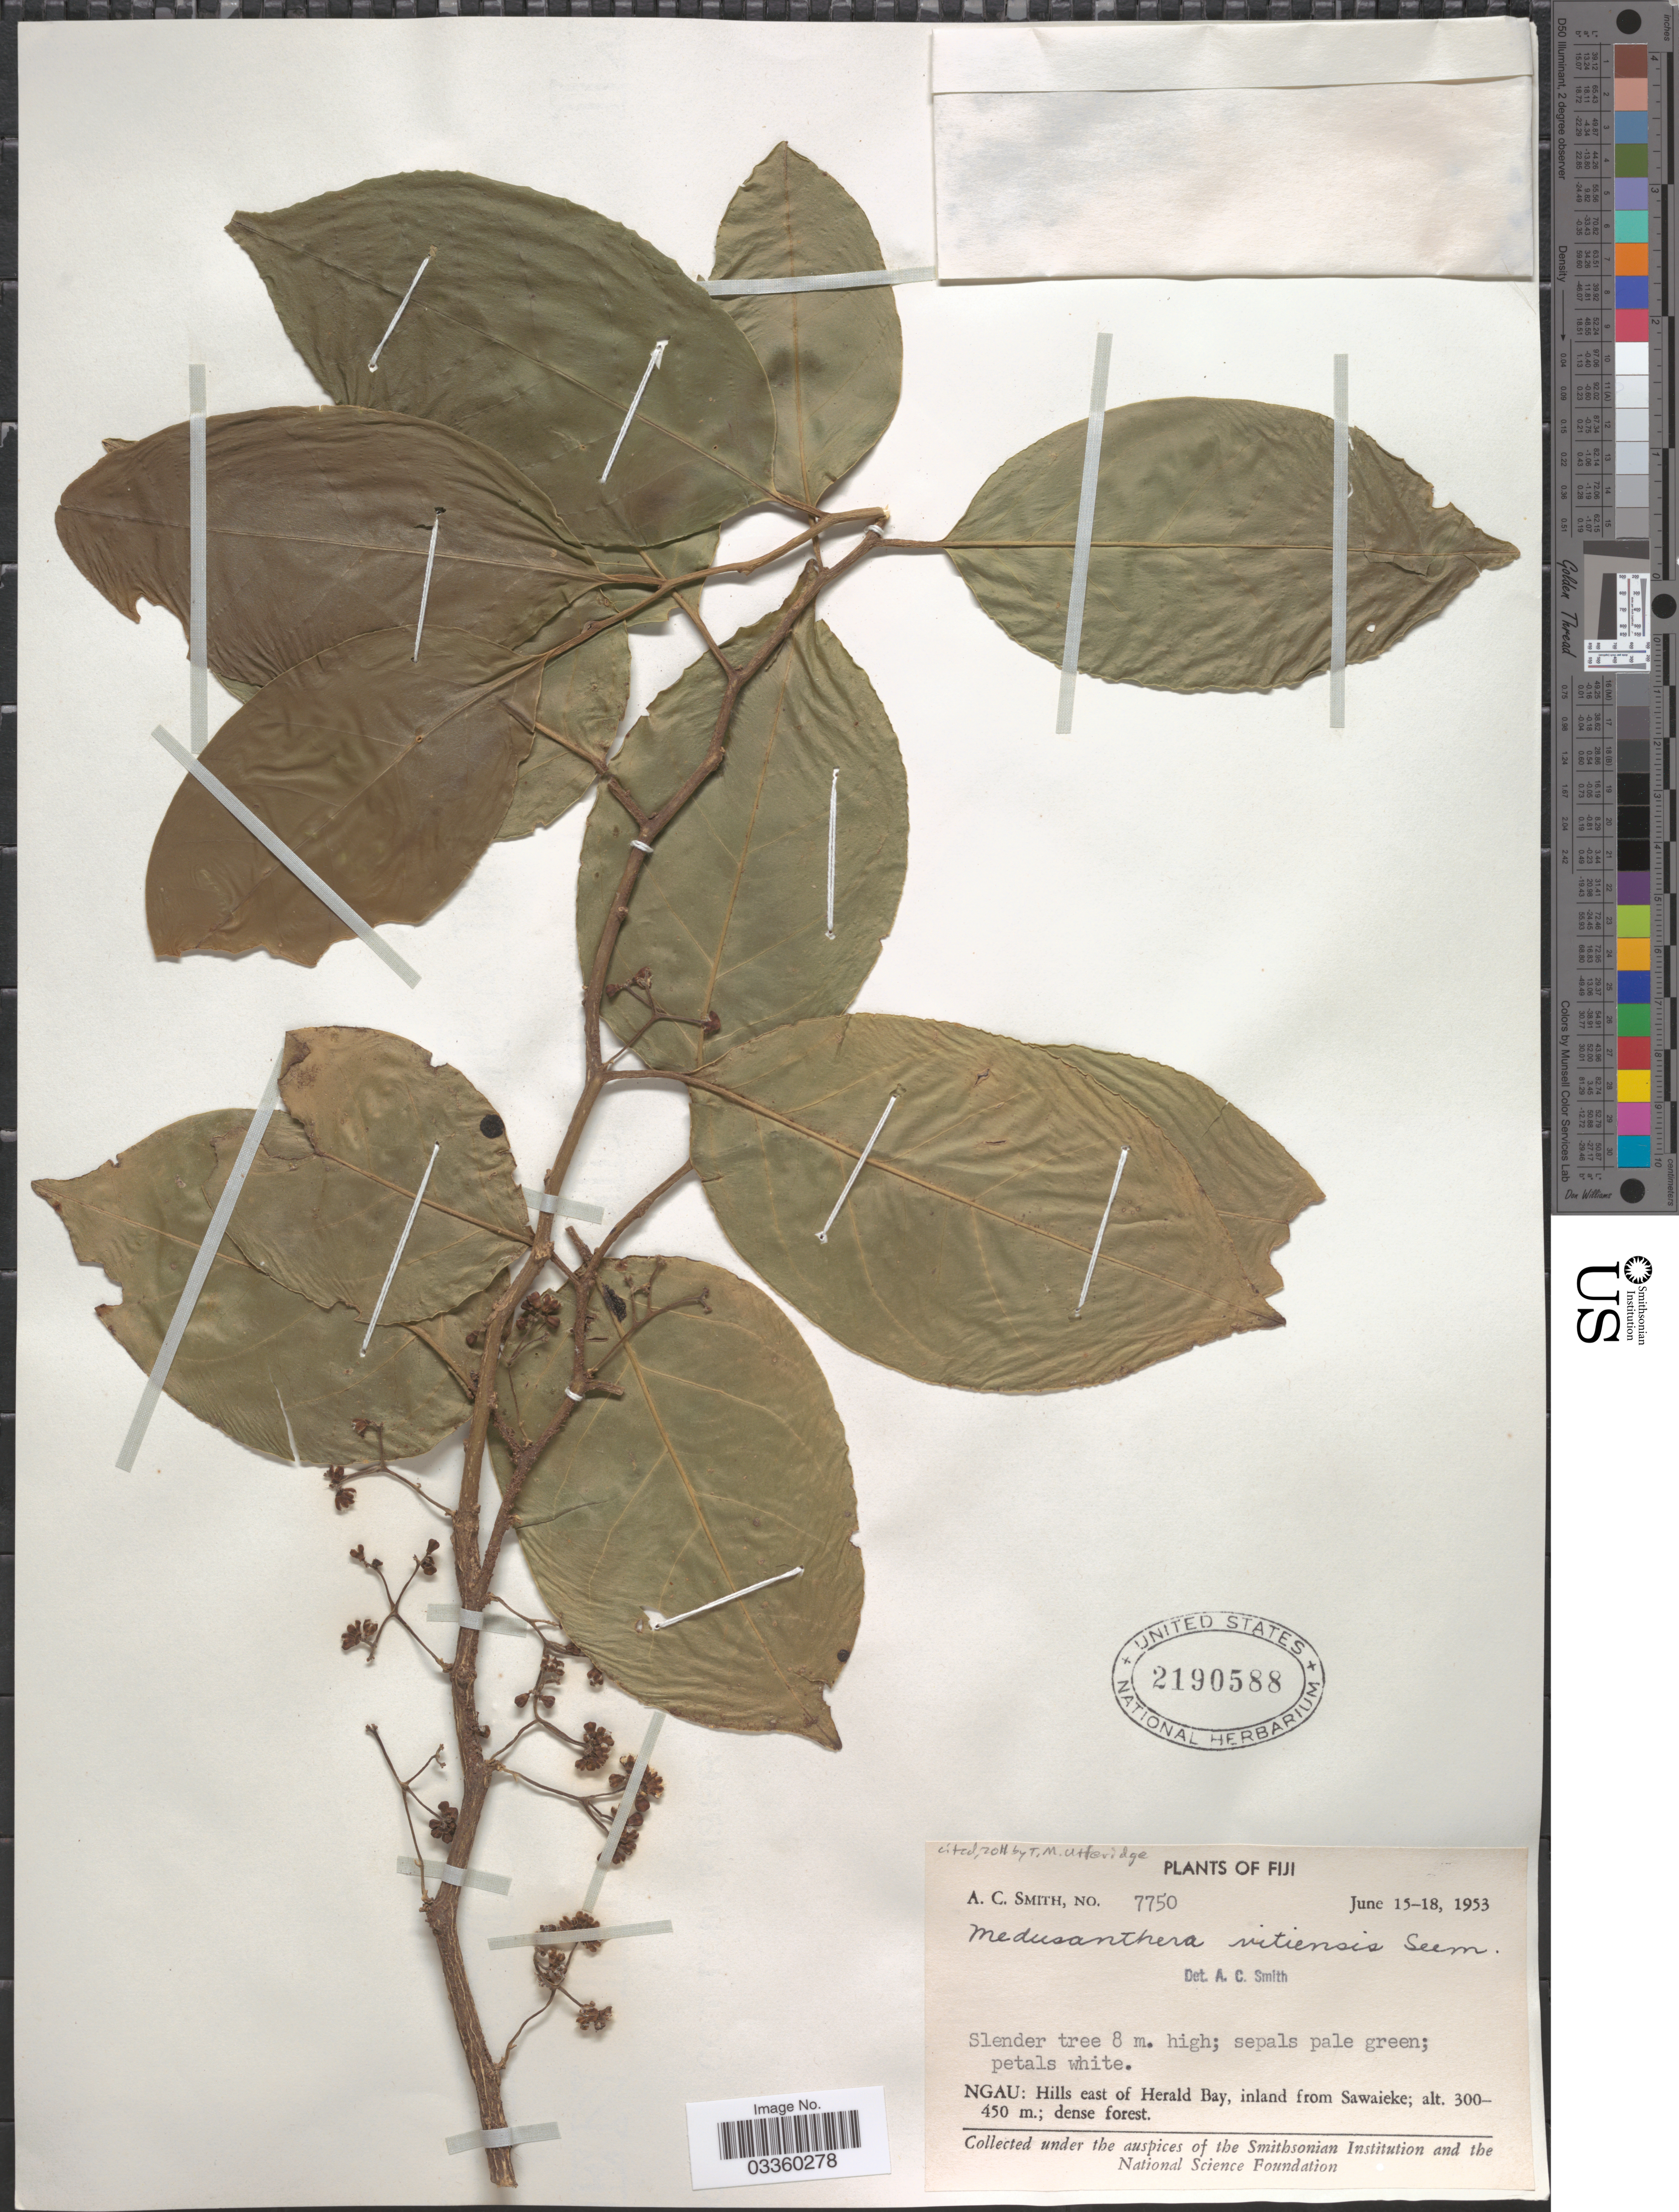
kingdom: Plantae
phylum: Tracheophyta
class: Magnoliopsida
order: Cardiopteridales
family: Stemonuraceae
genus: Medusanthera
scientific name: Medusanthera vitiensis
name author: Seem.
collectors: A. C. Smith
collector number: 7750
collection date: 1953-06-15/1953-06-18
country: Fiji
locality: Ngau: Hills east of Herald Bay, inland from Sawaieke.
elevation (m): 300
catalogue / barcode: US 2190588